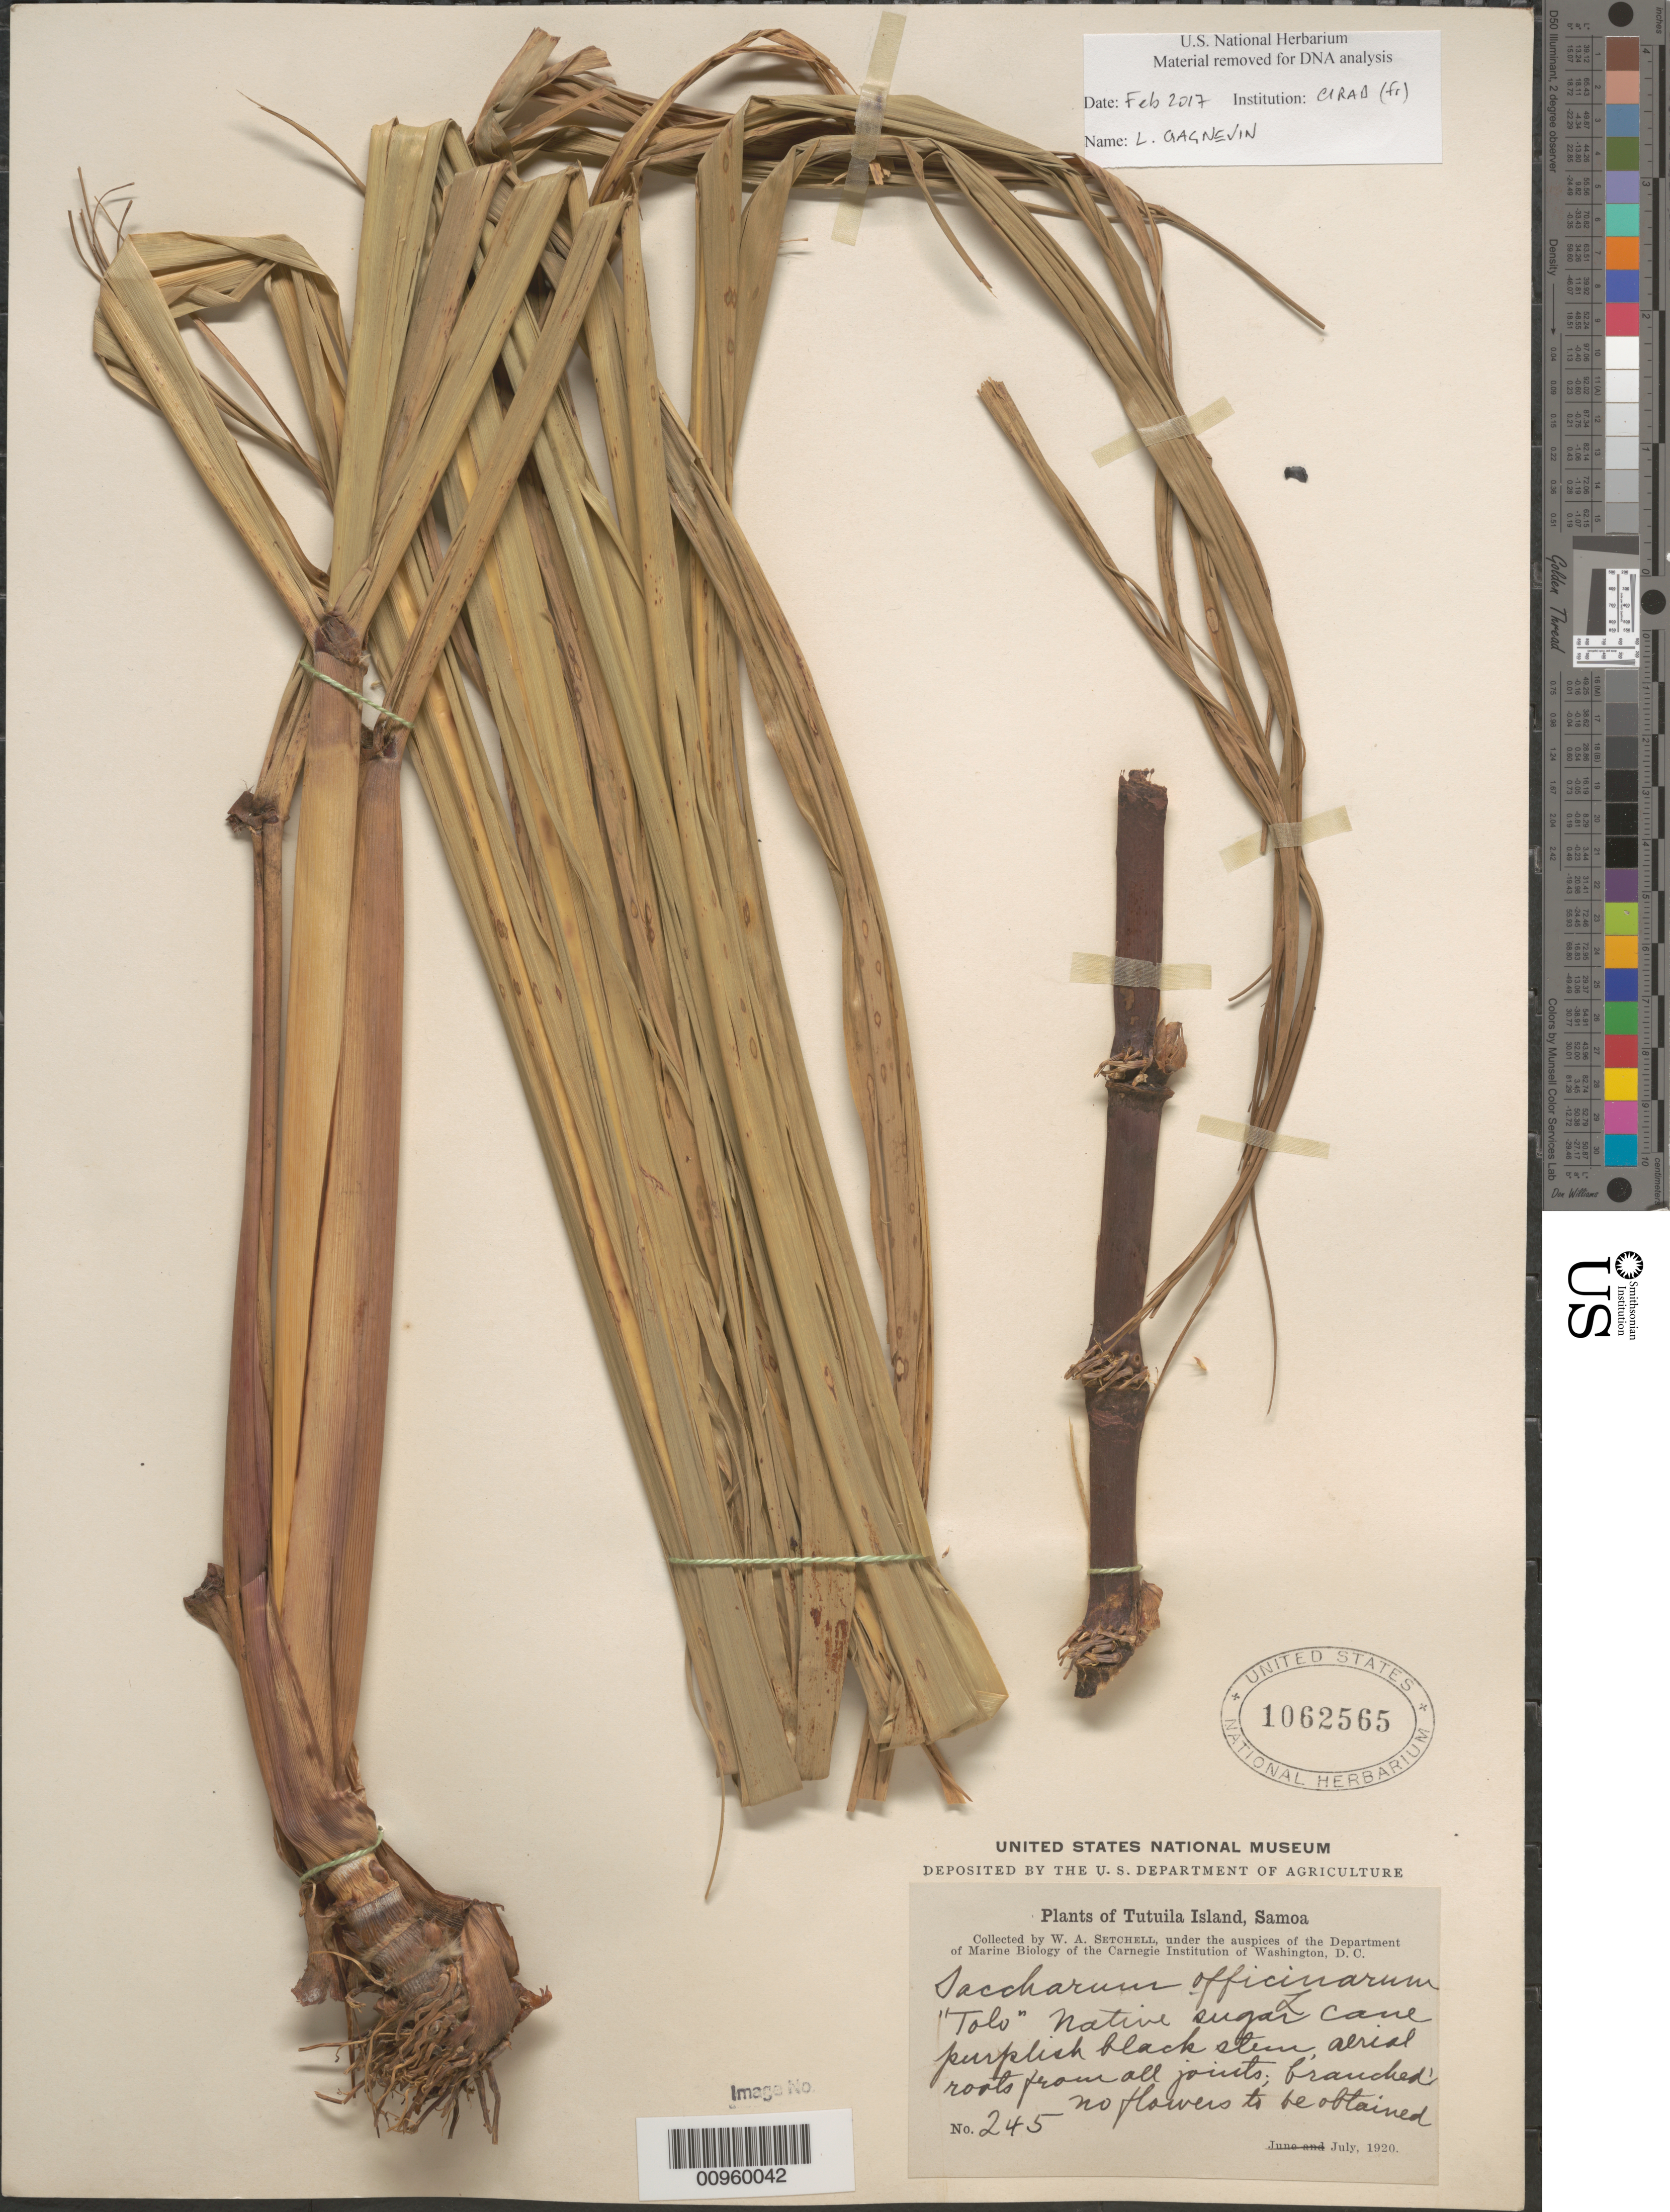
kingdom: Plantae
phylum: Tracheophyta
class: Liliopsida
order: Poales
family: Poaceae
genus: Saccharum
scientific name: Saccharum officinarum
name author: L.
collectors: W. Setchell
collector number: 245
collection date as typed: Jun 1920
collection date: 1920-06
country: American Samoa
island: Tutua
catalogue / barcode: US 1062565